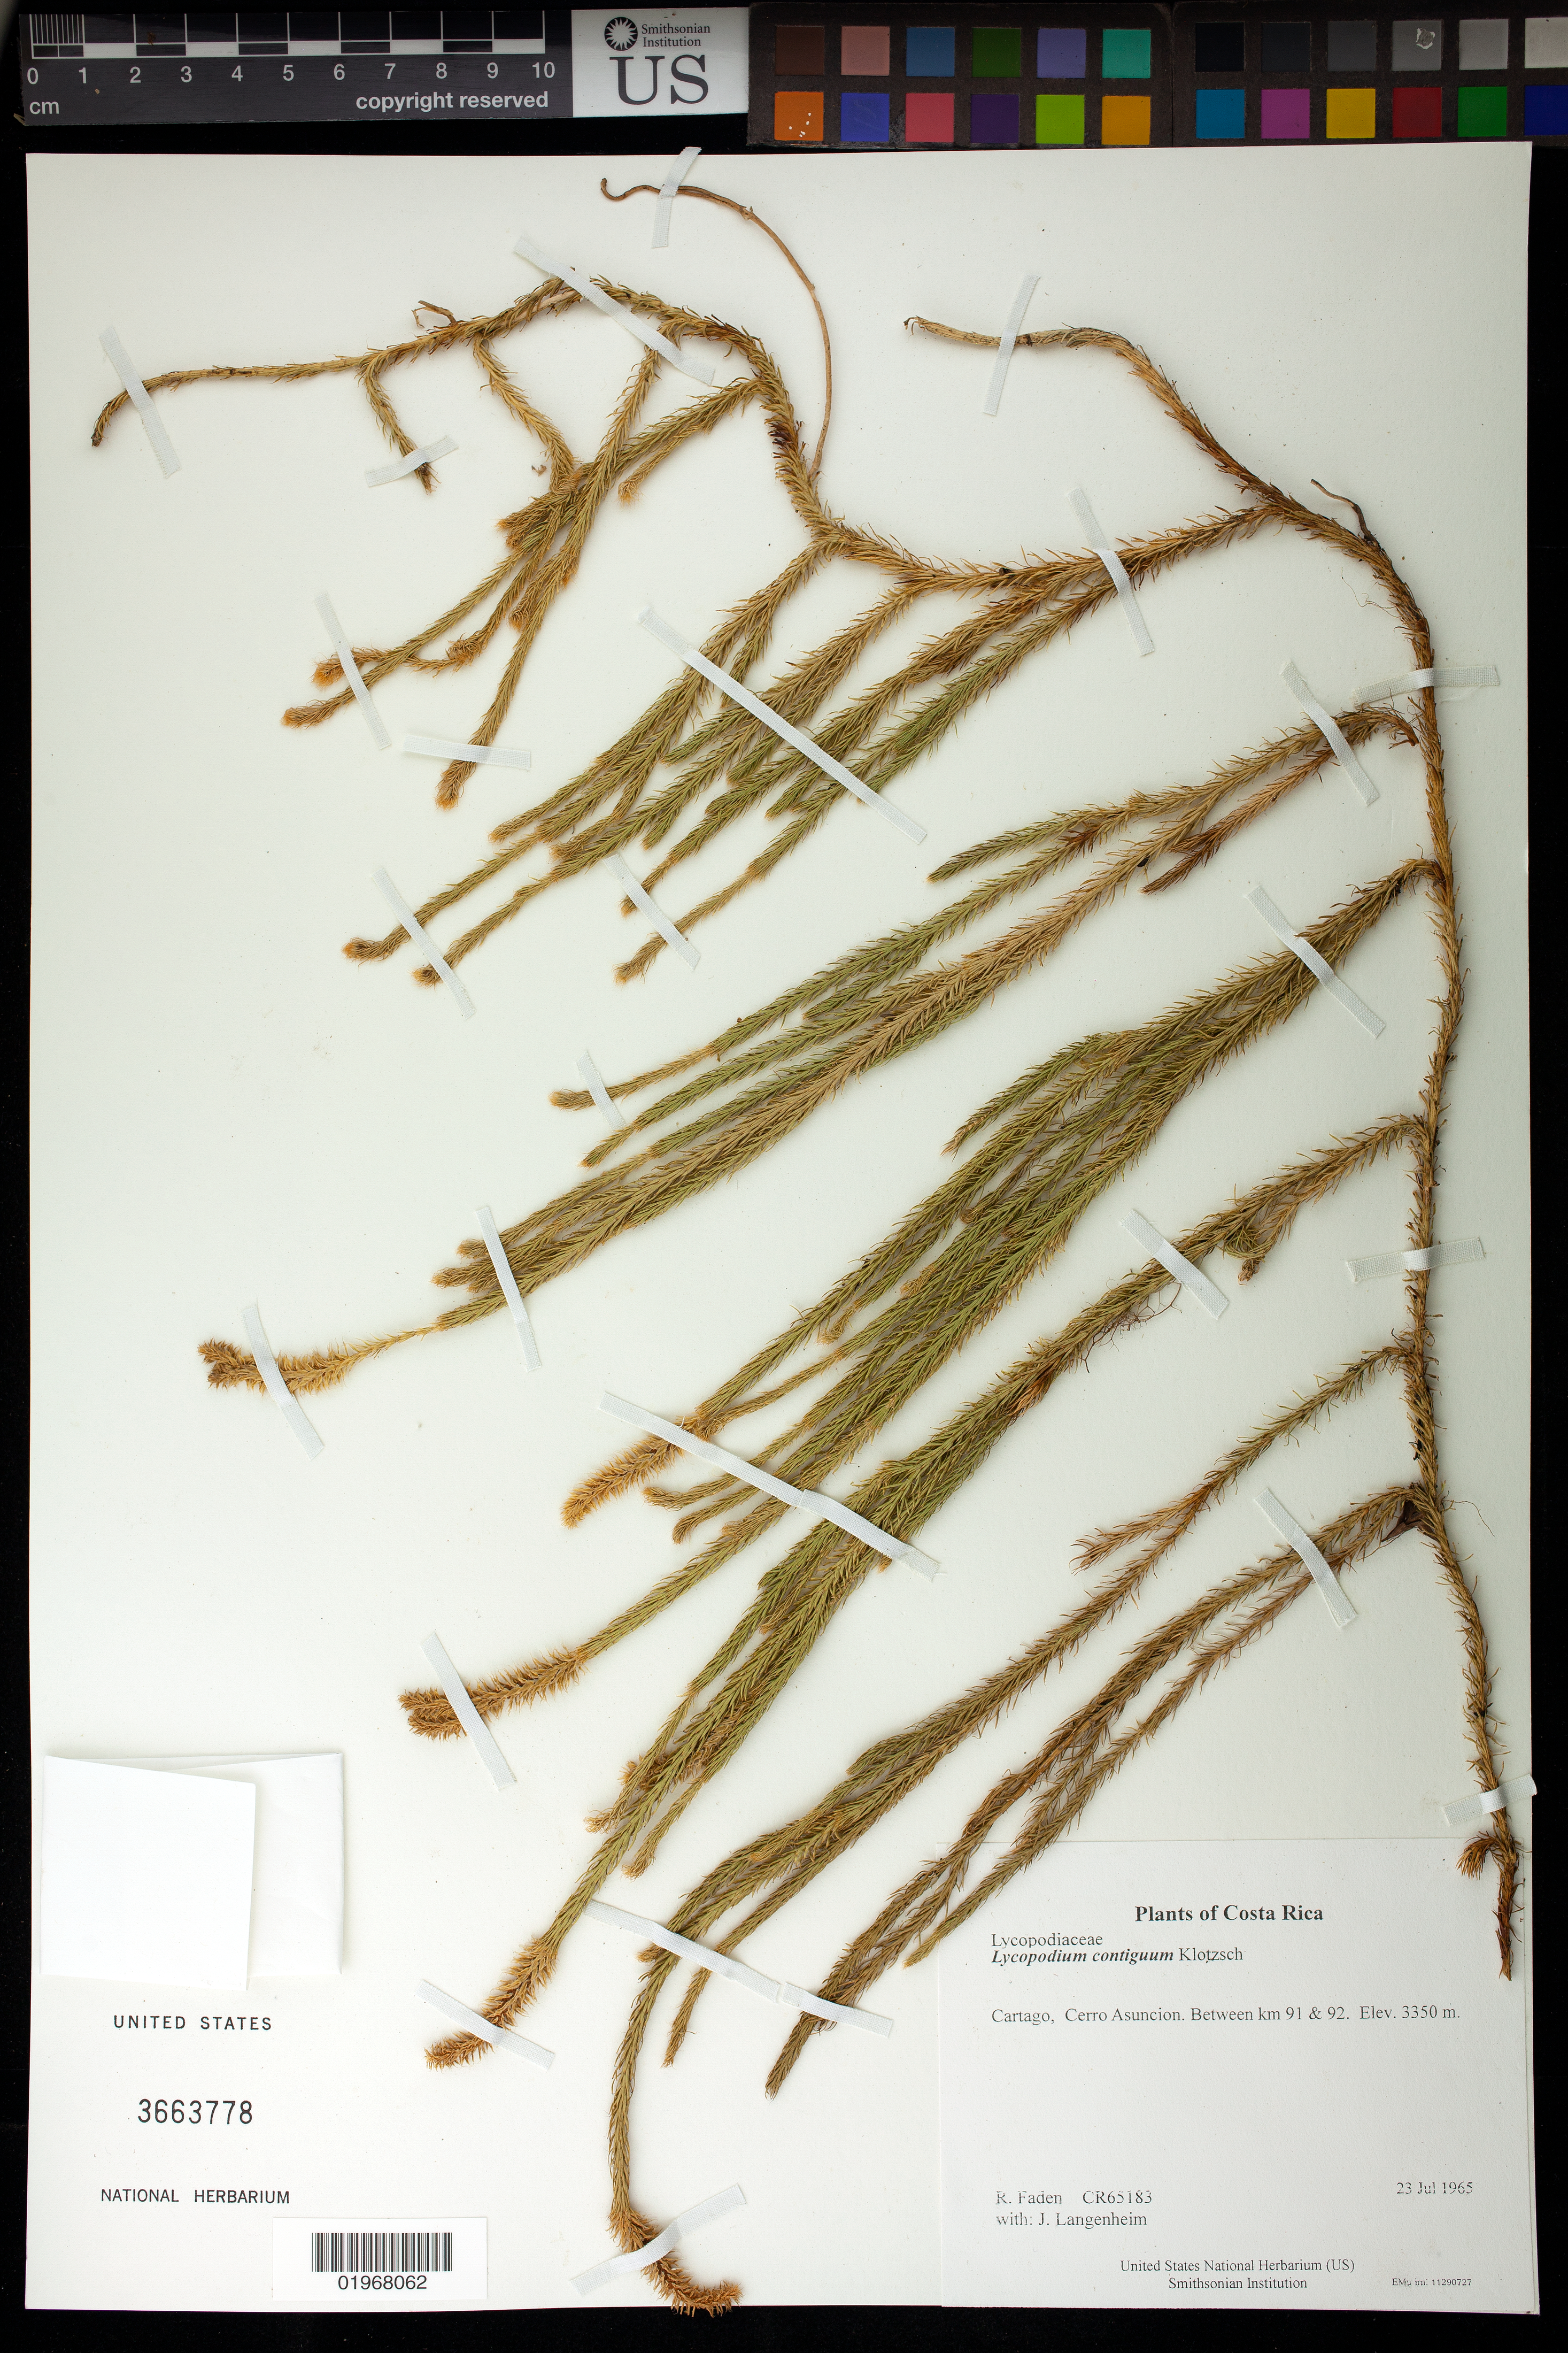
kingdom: Plantae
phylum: Tracheophyta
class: Lycopodiopsida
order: Lycopodiales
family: Lycopodiaceae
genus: Lycopodium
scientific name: Lycopodium clavatum subsp. contiguum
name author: (Klotzsch) B. Øllg.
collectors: R. B. Faden & J. Langenheim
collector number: CR65183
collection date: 1965-07-23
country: Costa Rica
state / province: Cartago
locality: Cerro Asuncion. Between km 91 & 92.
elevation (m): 3350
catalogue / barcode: US 36633778